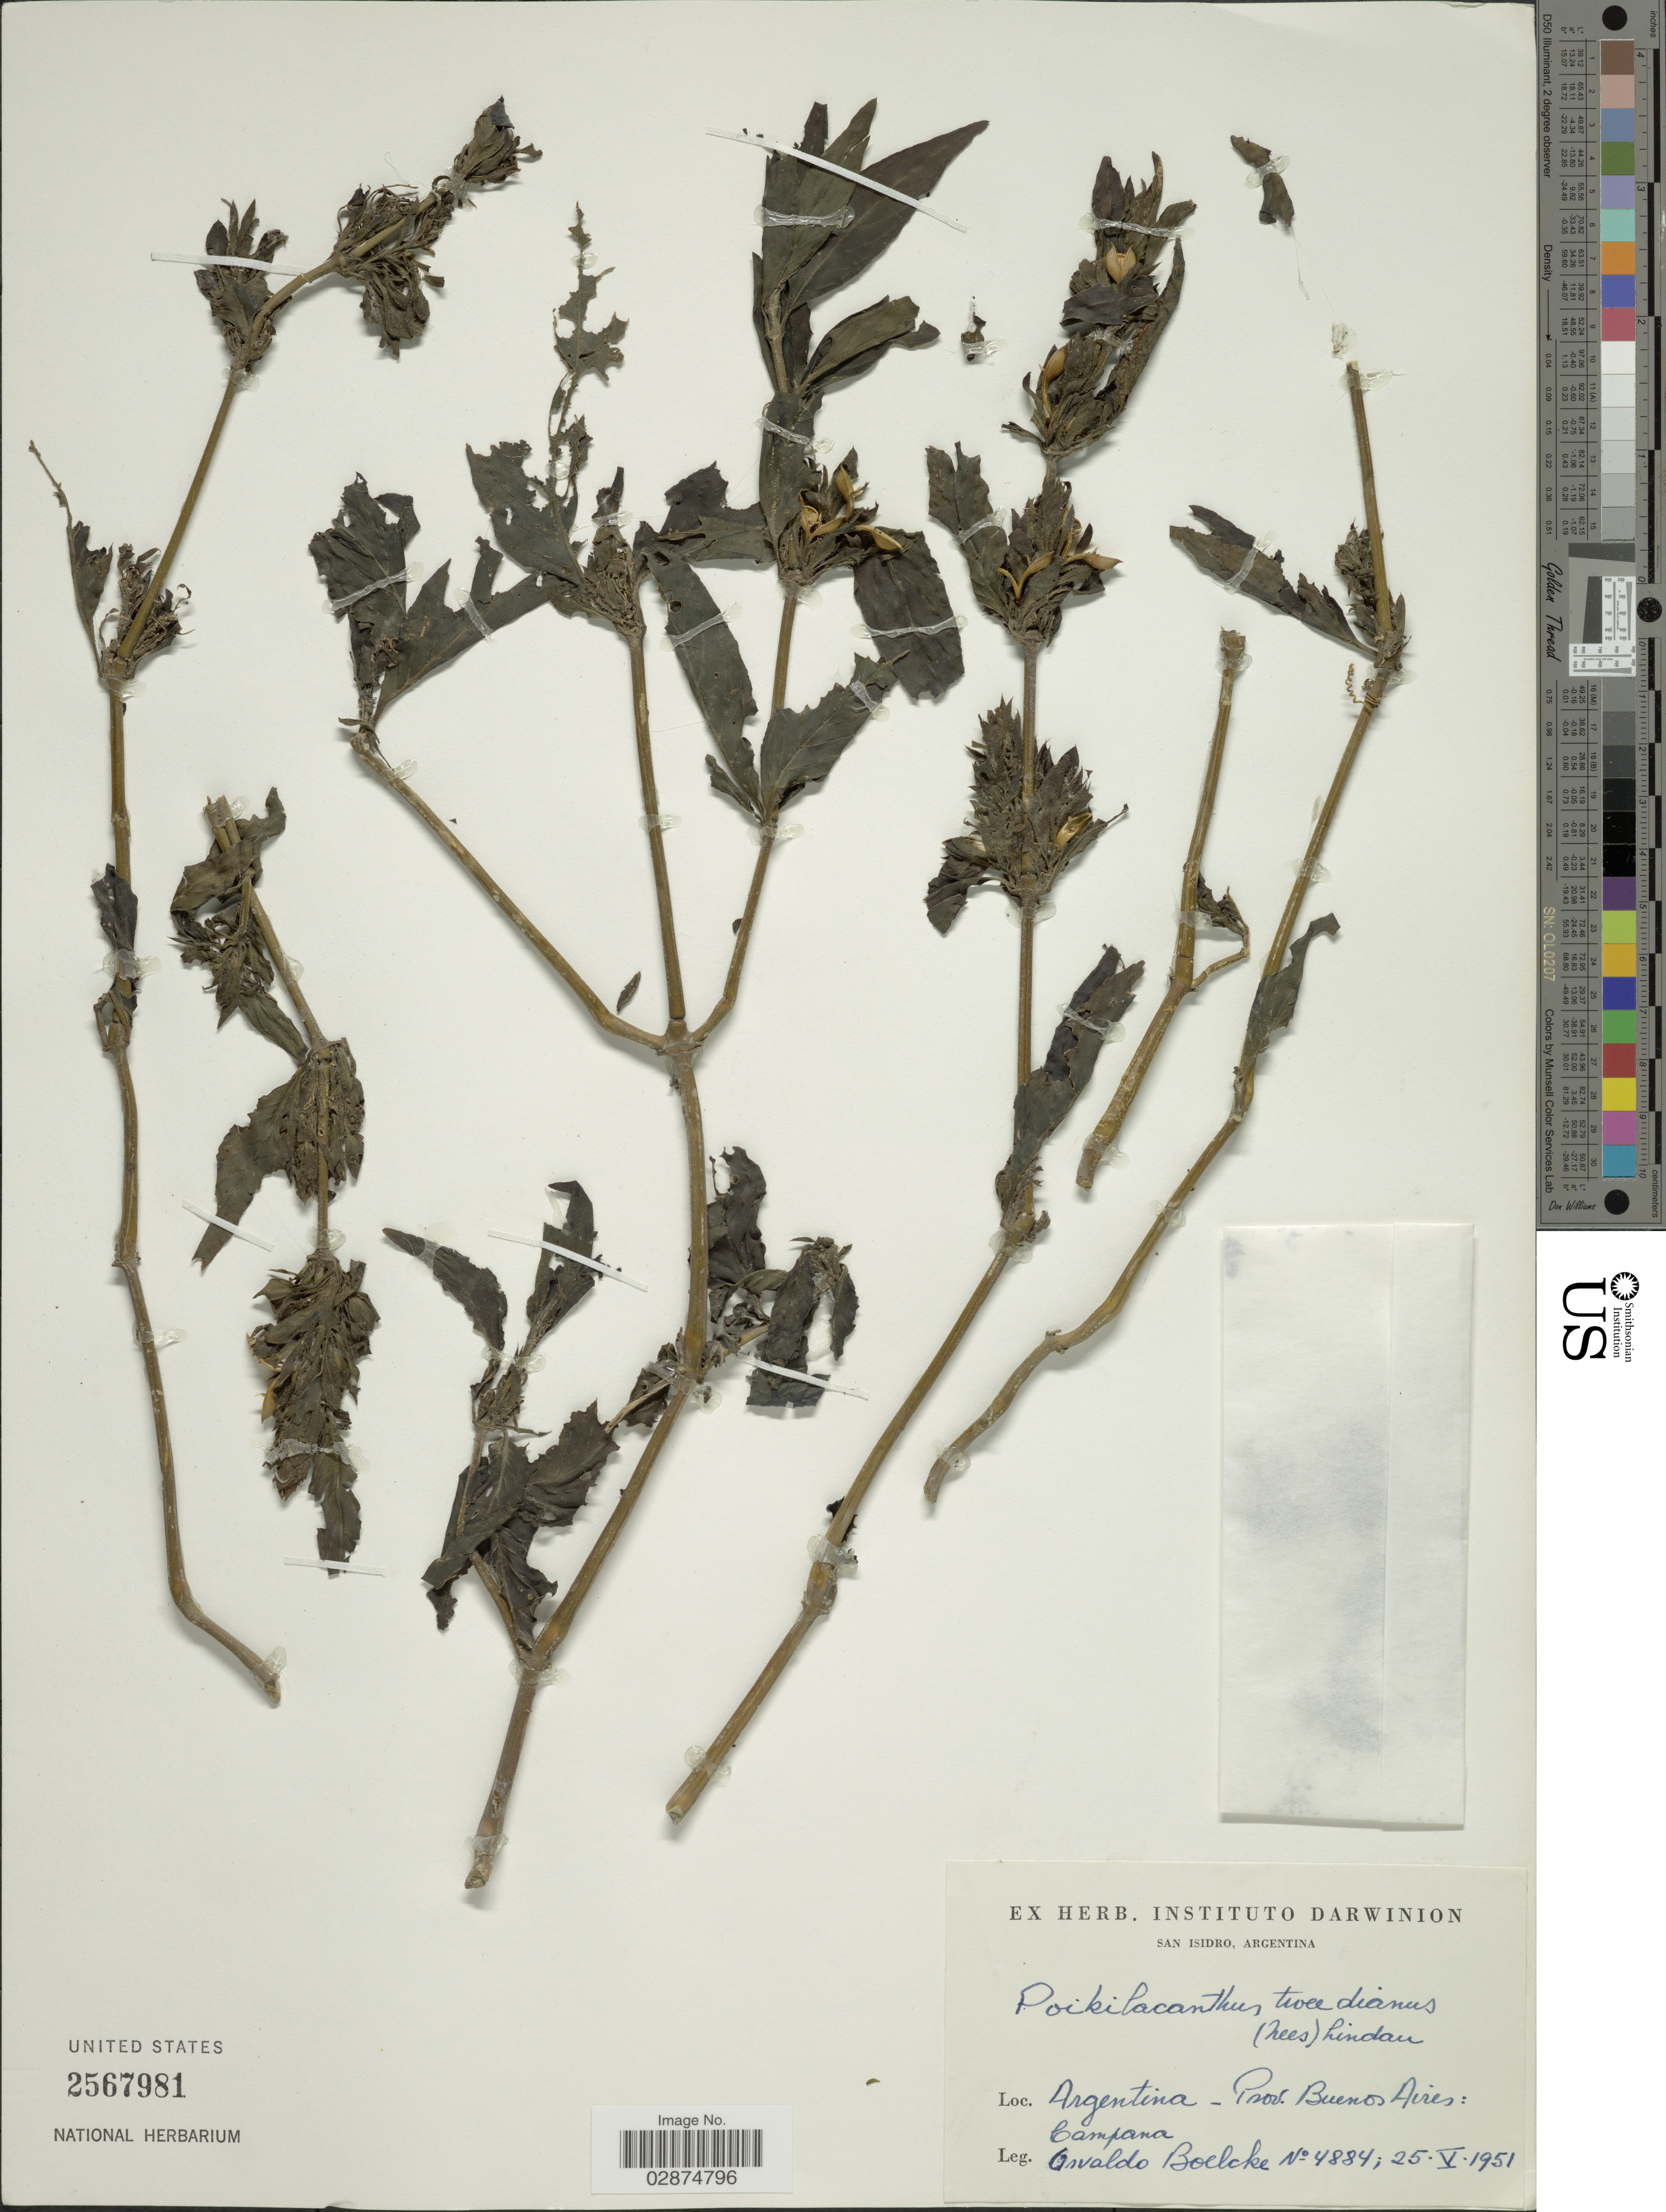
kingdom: Plantae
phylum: Tracheophyta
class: Magnoliopsida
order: Lamiales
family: Acanthaceae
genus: Poikilacanthus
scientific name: Poikilacanthus glandulosus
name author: (Nees) Ariza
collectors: O. Boelcke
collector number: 4884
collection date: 1951-05-25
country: Argentina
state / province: Buenos Aires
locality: Campana.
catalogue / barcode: US 2567981